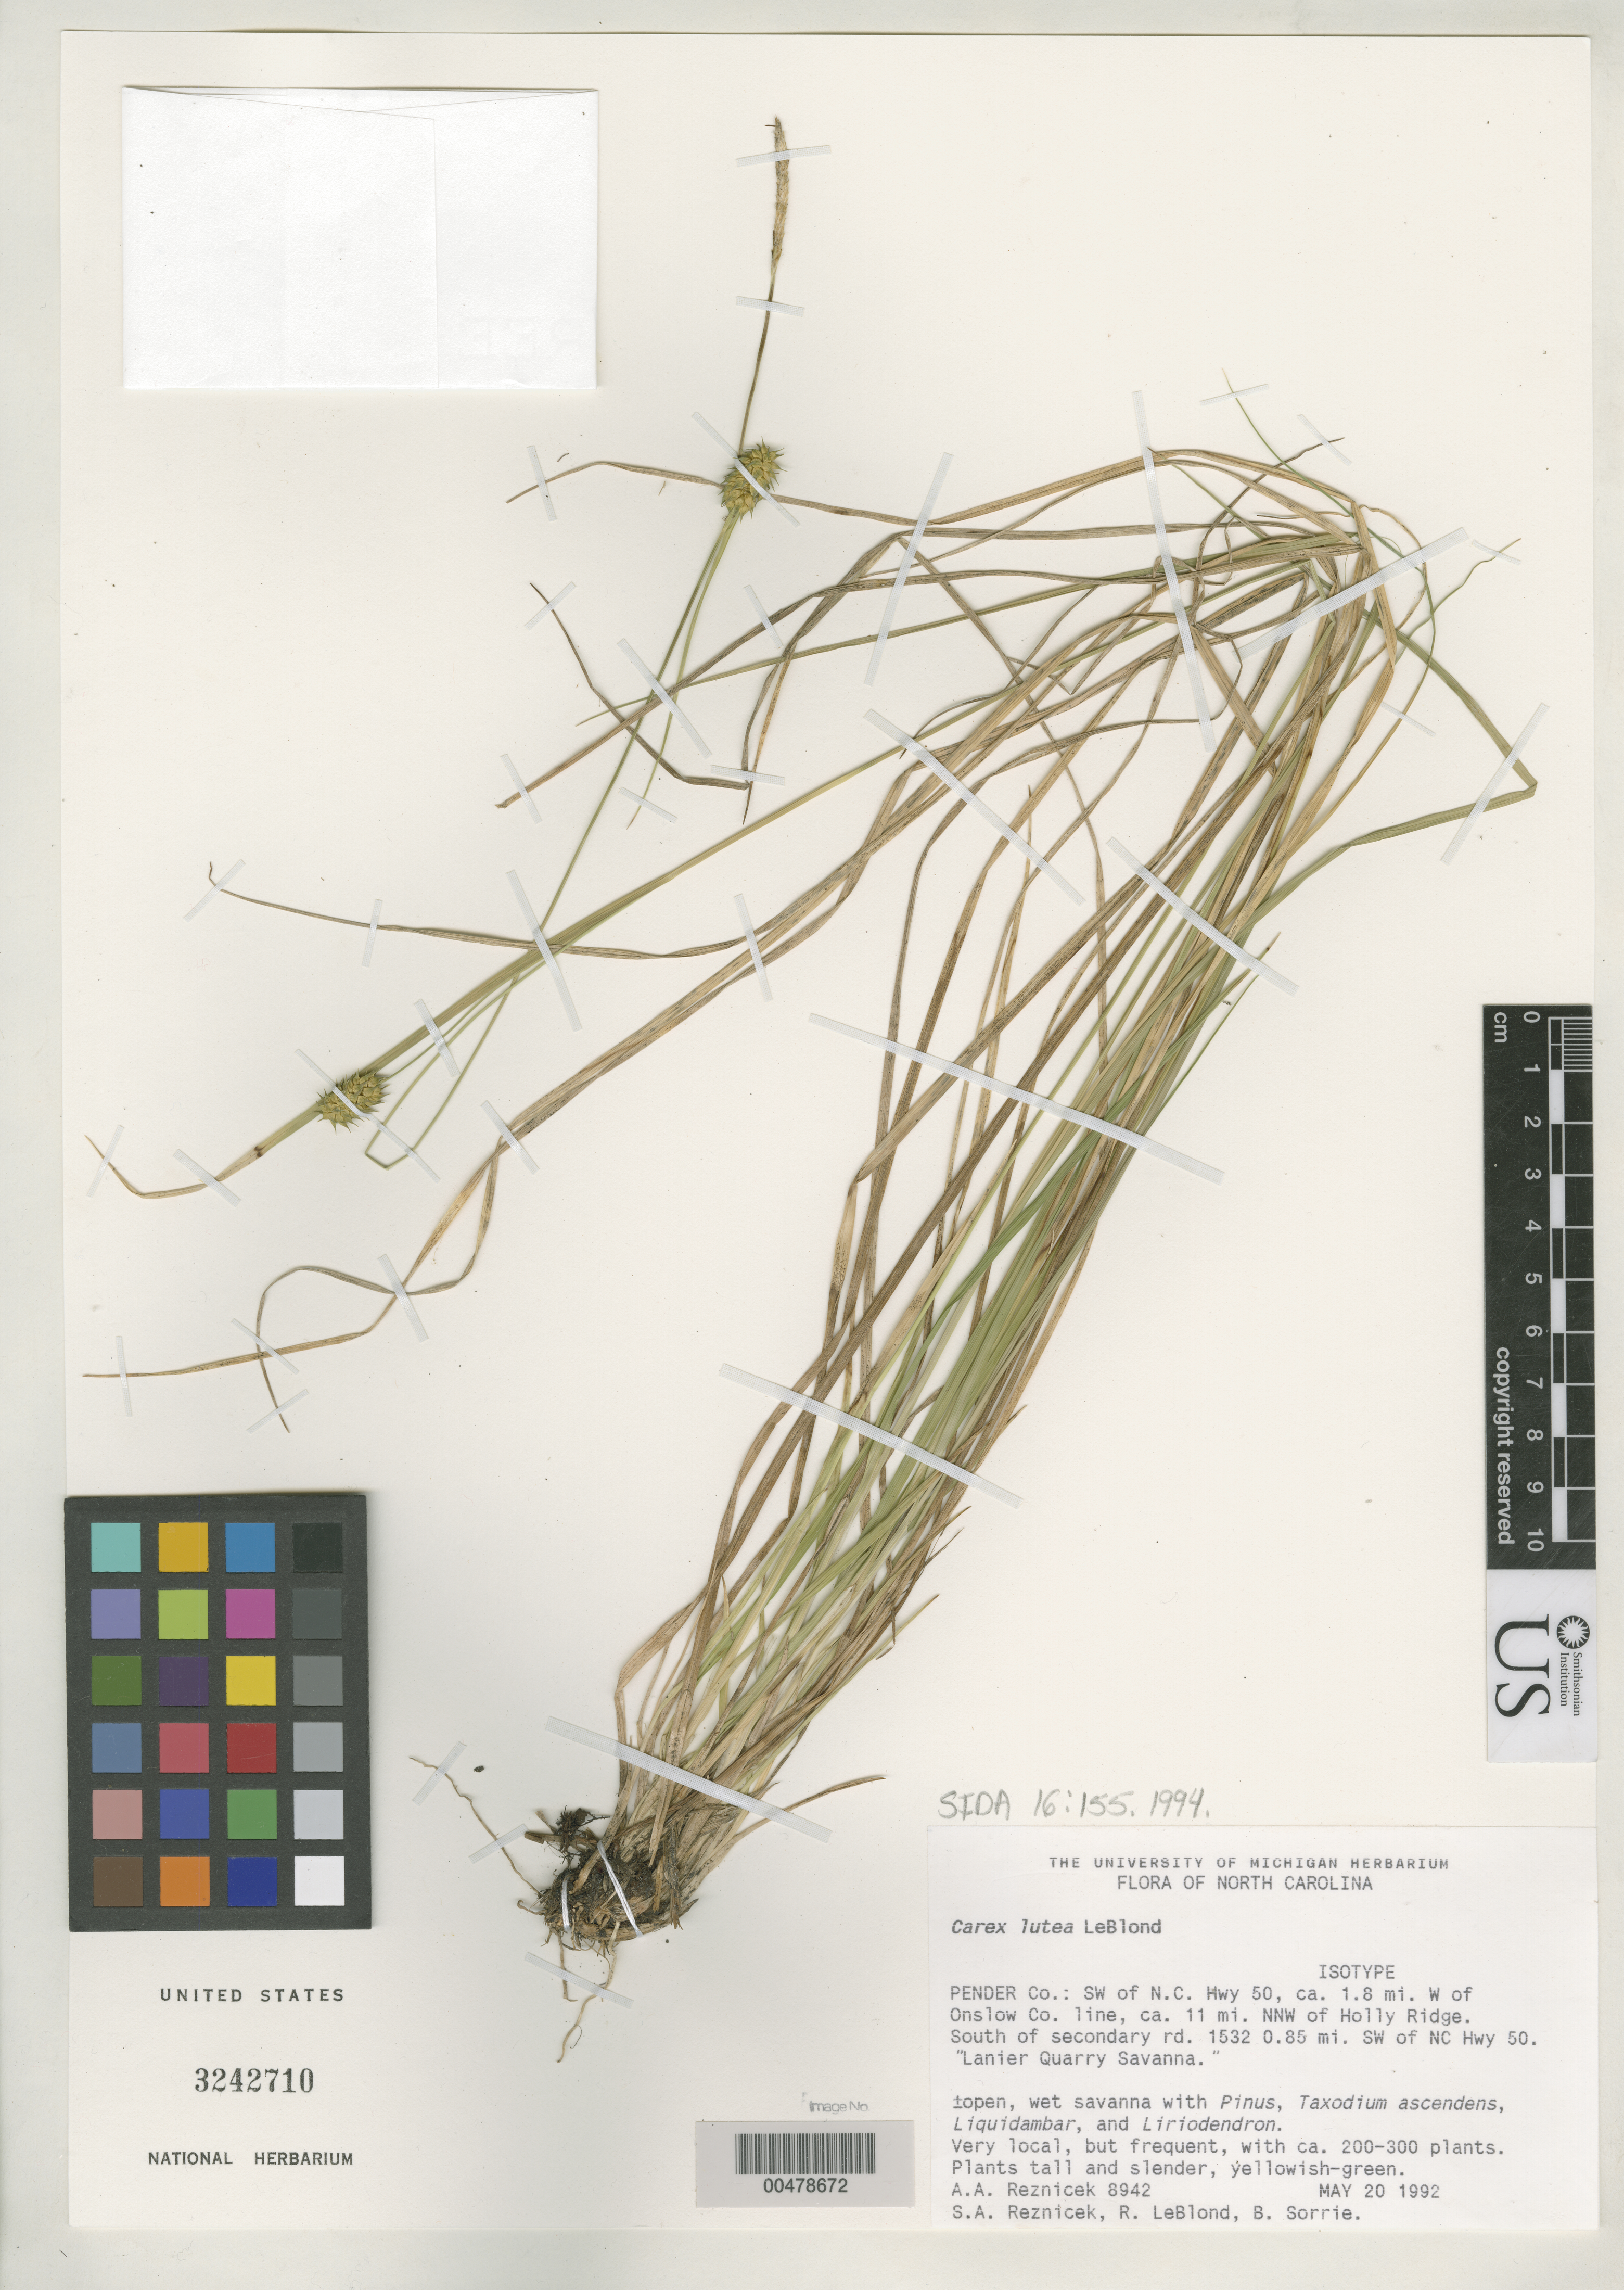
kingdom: Plantae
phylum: Tracheophyta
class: Liliopsida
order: Poales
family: Cyperaceae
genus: Carex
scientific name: Carex lutea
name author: LeBlond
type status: Isotype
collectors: A. A. Reznicek, S. A. Reznicek, R. J. LeBlond & B. Sorrie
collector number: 8942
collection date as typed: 20 May 1992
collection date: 1992-05-20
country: United States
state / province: North Carolina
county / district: Pender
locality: SW of North Carolina hwy 50, ca. 1.8 mi W of Onslow Co. line, 11 mi NNW of Holly Ridge.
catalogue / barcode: US 3242710